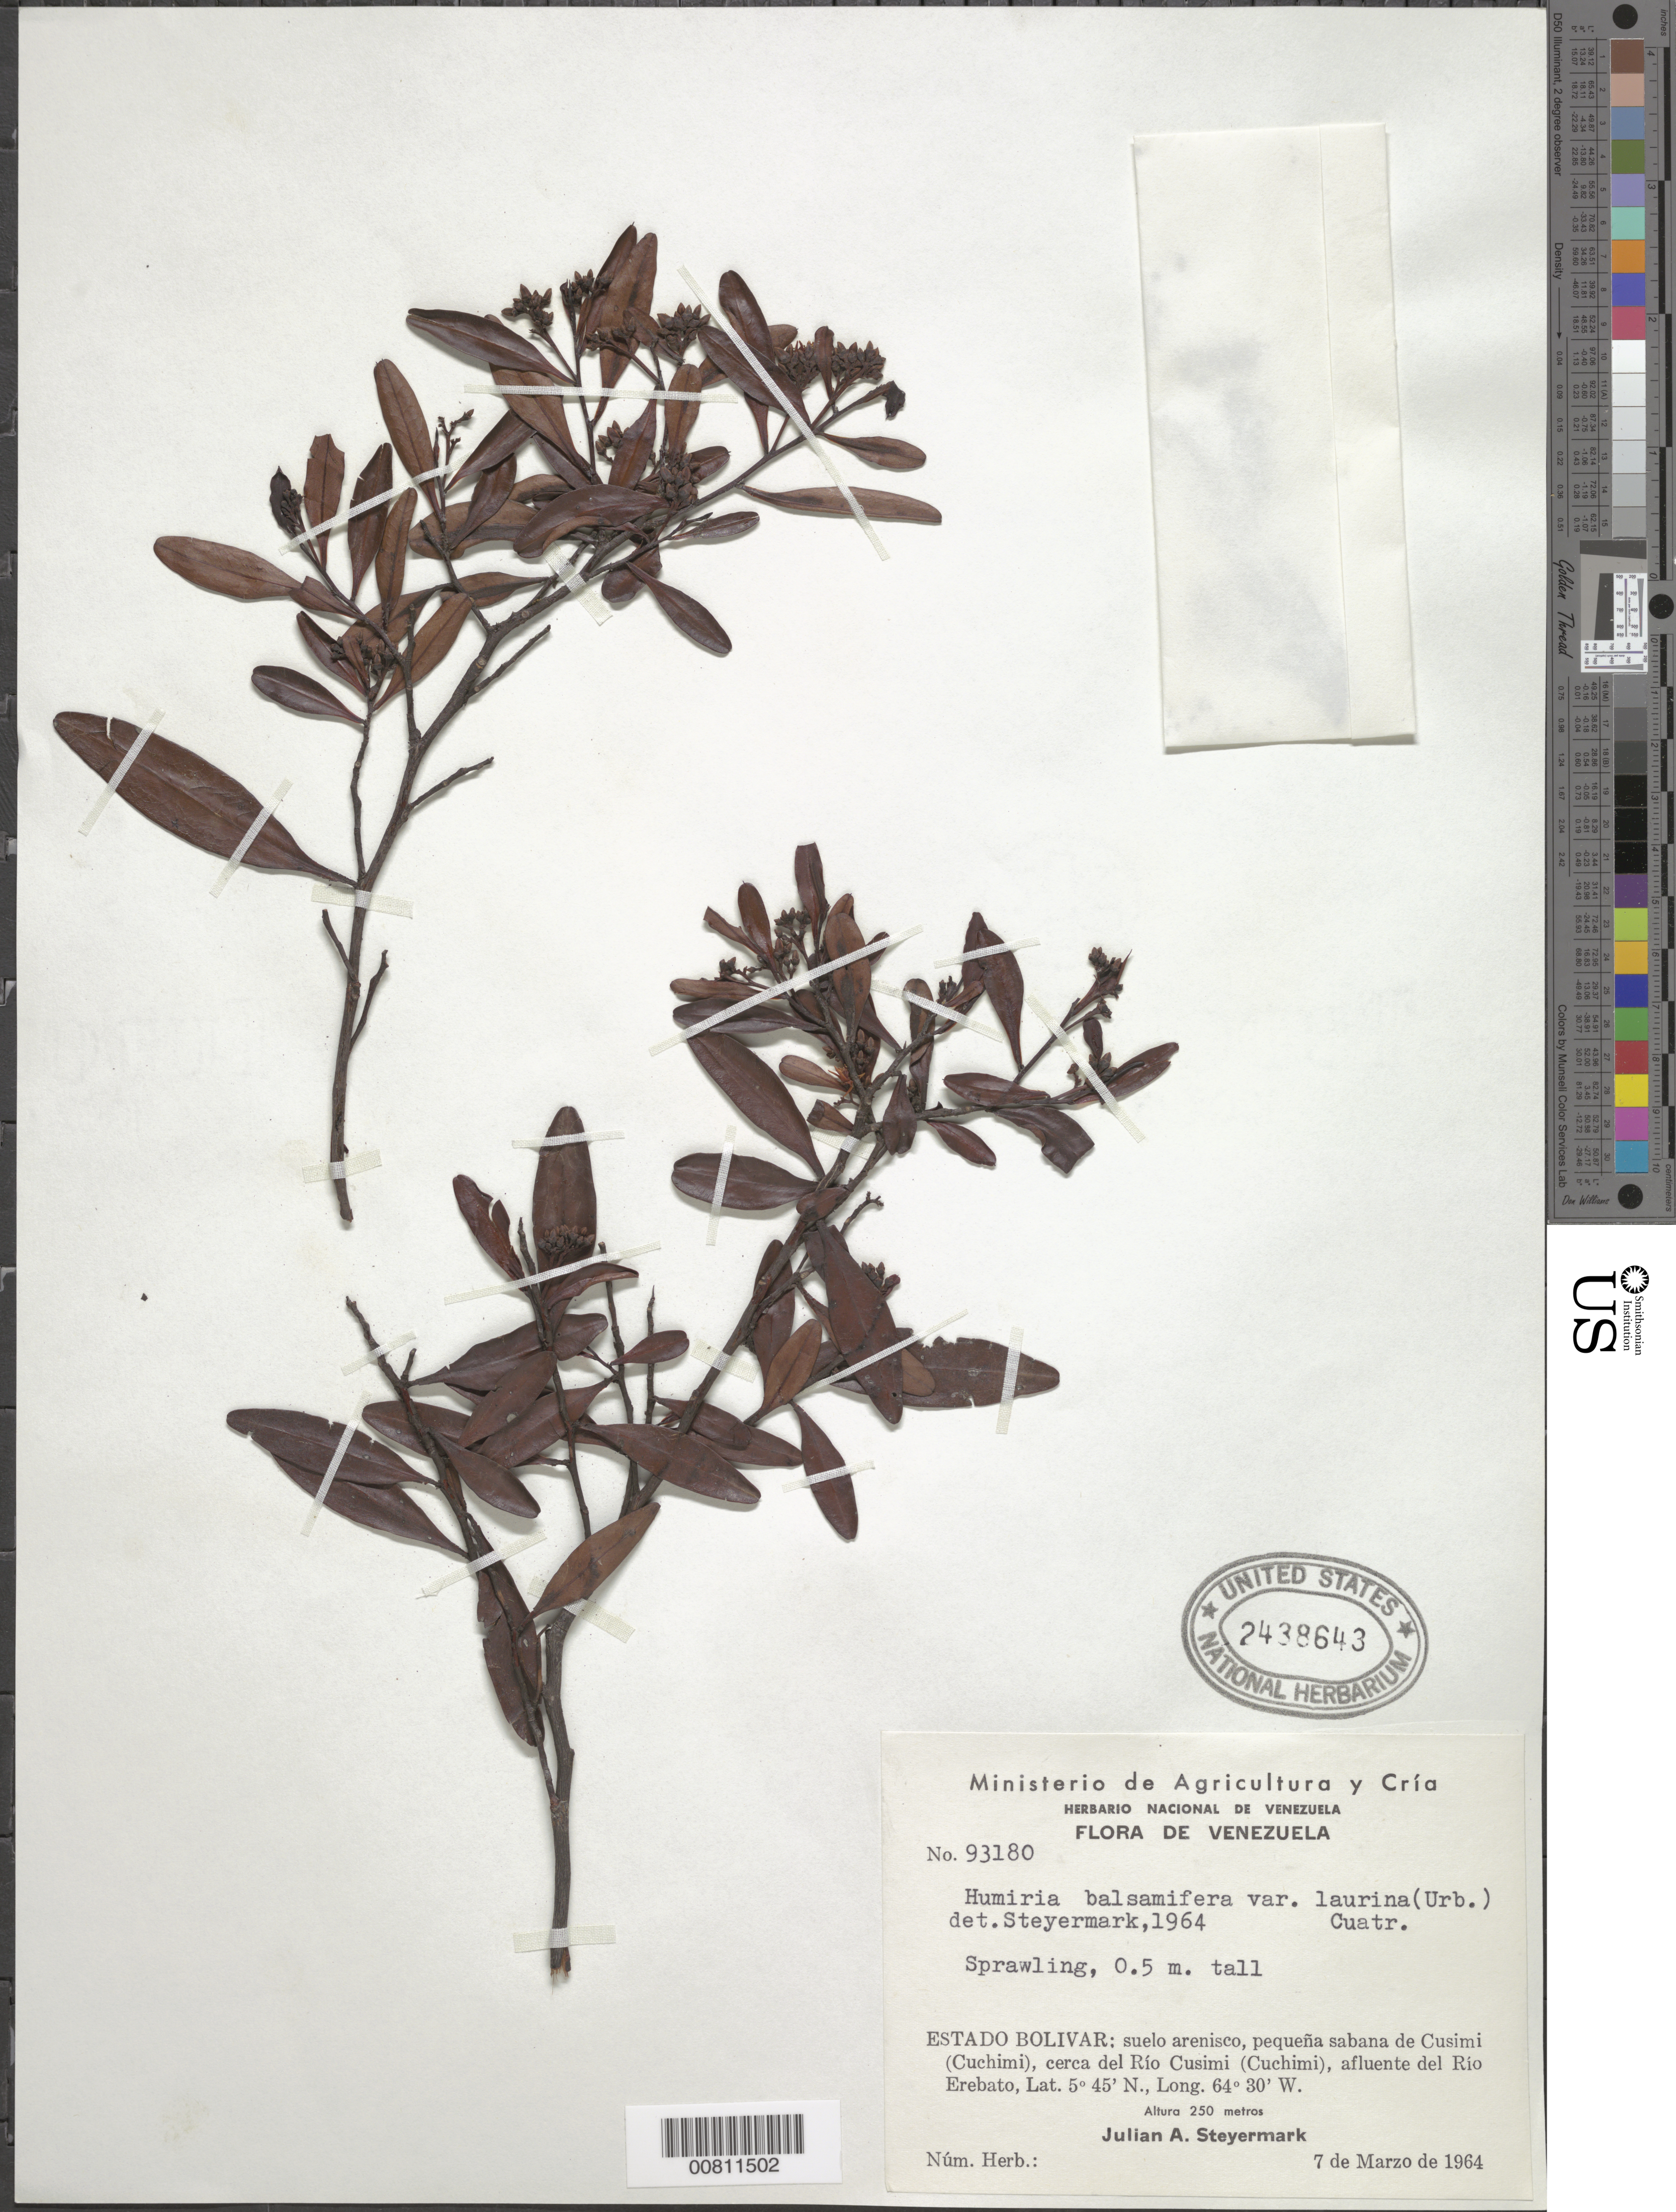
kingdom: Plantae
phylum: Tracheophyta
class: Magnoliopsida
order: Malpighiales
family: Humiriaceae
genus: Humiria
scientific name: Humiria balsamifera var. laurina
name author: Cuatrec.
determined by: Steyermark, Julian A., (VEN)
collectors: J. Steyermark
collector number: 93180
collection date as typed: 7-Mar-64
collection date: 1964-03-07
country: Venezuela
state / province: Bolívar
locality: Sabana de Cusimi (Cuchimi), cerca del Río Cusimi (Cuchimi), afluente del Río Erebato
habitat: Suelo arenisco, pequeña sabana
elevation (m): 250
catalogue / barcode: US 2438643